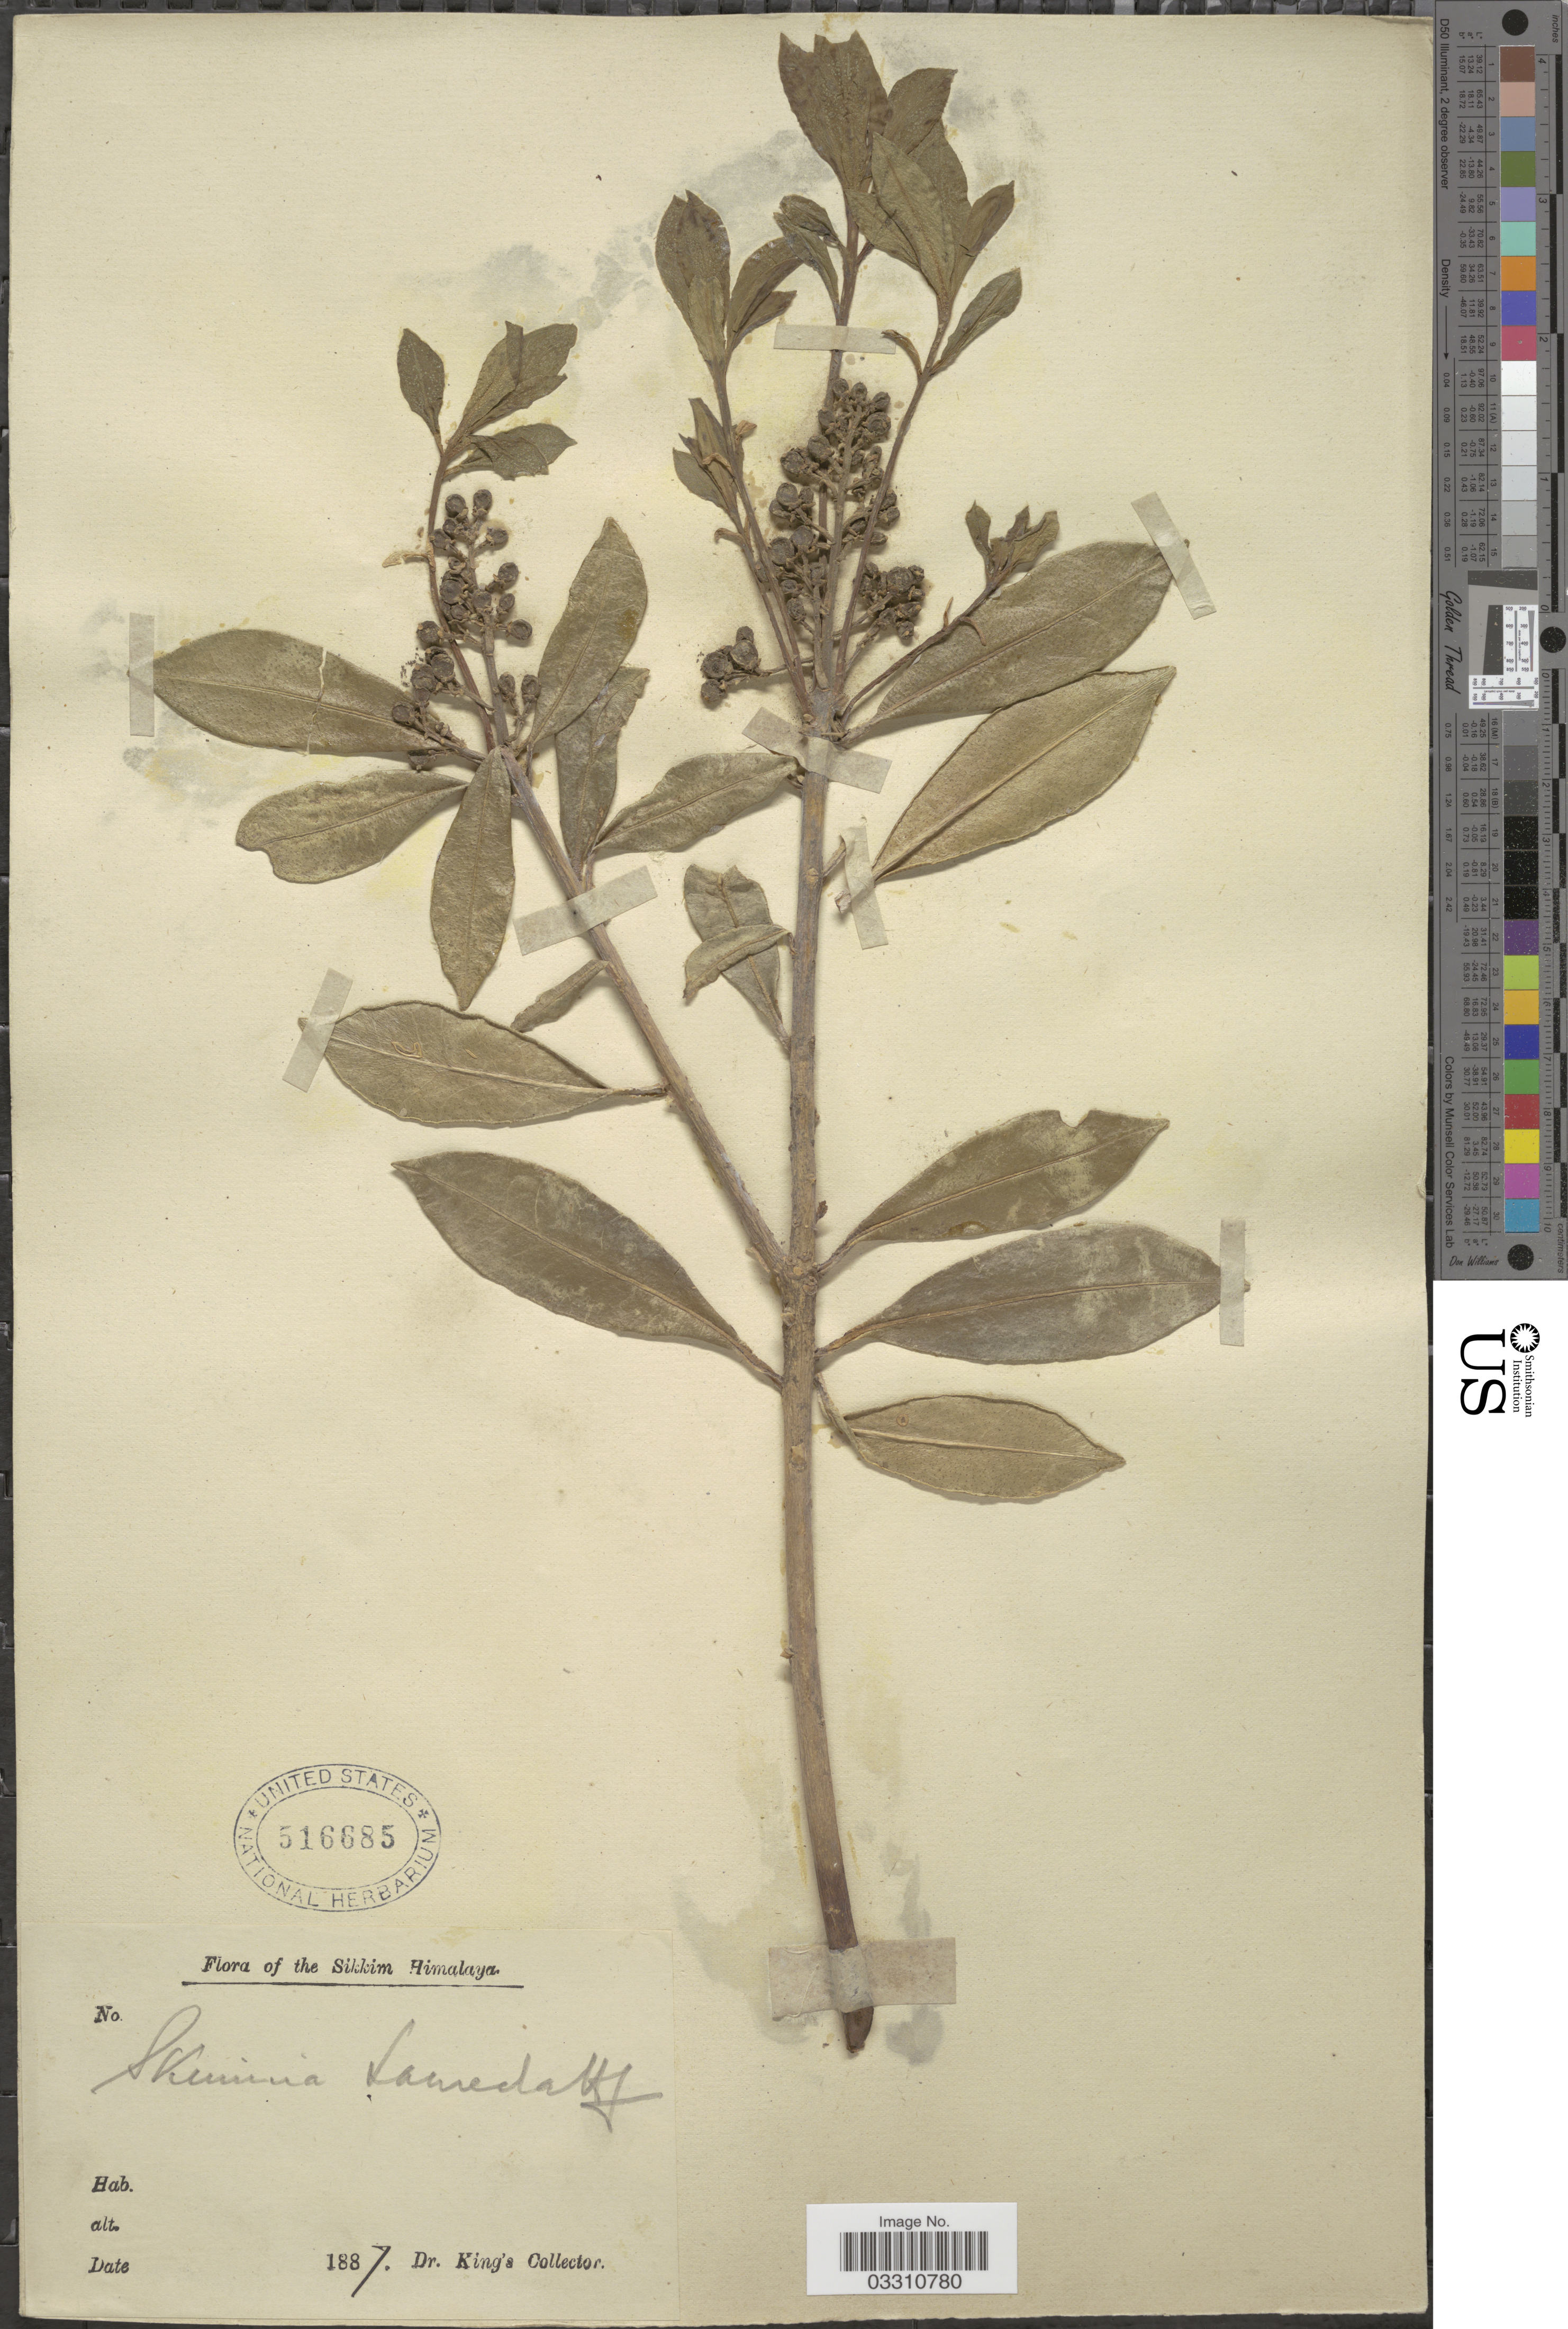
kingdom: Plantae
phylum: Tracheophyta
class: Magnoliopsida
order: Sapindales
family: Rutaceae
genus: Skimmia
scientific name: Skimmia laureola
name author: (DC.) Decne.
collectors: Dr. King's collector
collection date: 1887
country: India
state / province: Sikkim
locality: Sikkim Himalaya.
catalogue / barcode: US 516685